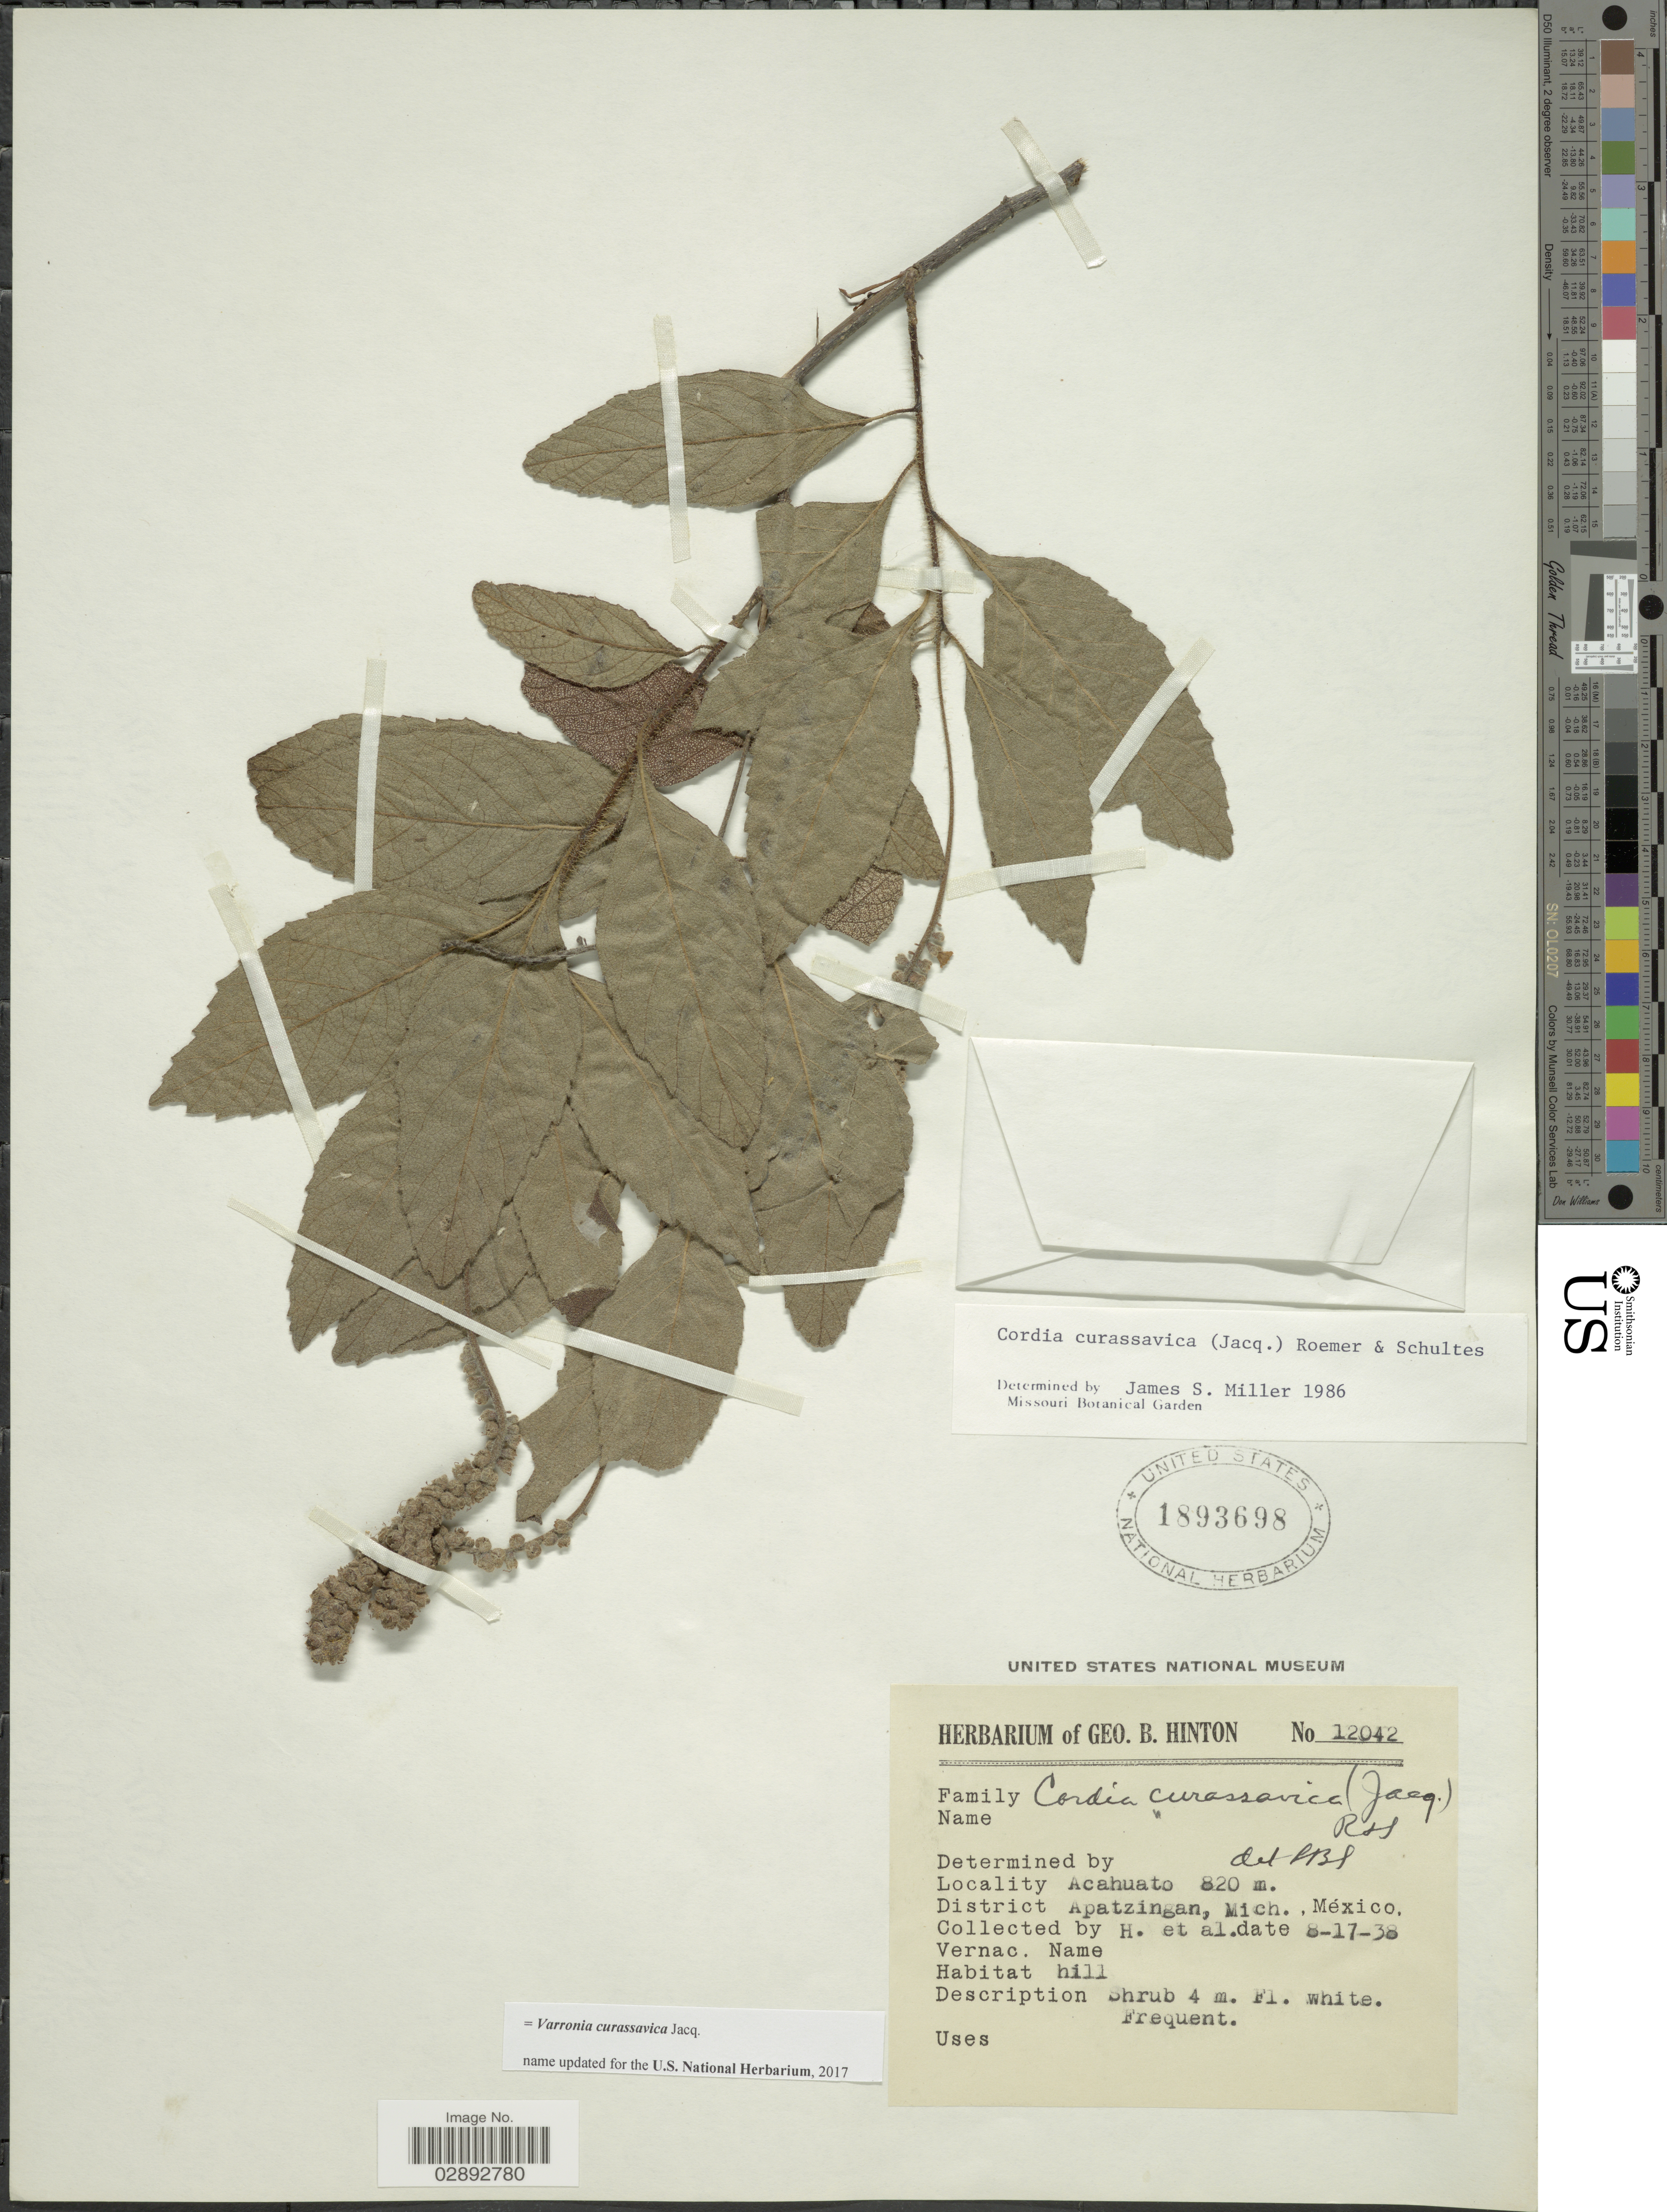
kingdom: Plantae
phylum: Tracheophyta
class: Magnoliopsida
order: Boraginales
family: Cordiaceae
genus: Varronia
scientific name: Varronia curassavica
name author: Jacq.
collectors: G. B. Hinton & et al.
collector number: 12042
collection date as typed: Transcribed d/m/y: 17/8/38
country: Mexico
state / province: Michoacán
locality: Acahuato. District Apatzingan, Mich.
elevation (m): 820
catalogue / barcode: US 1893698